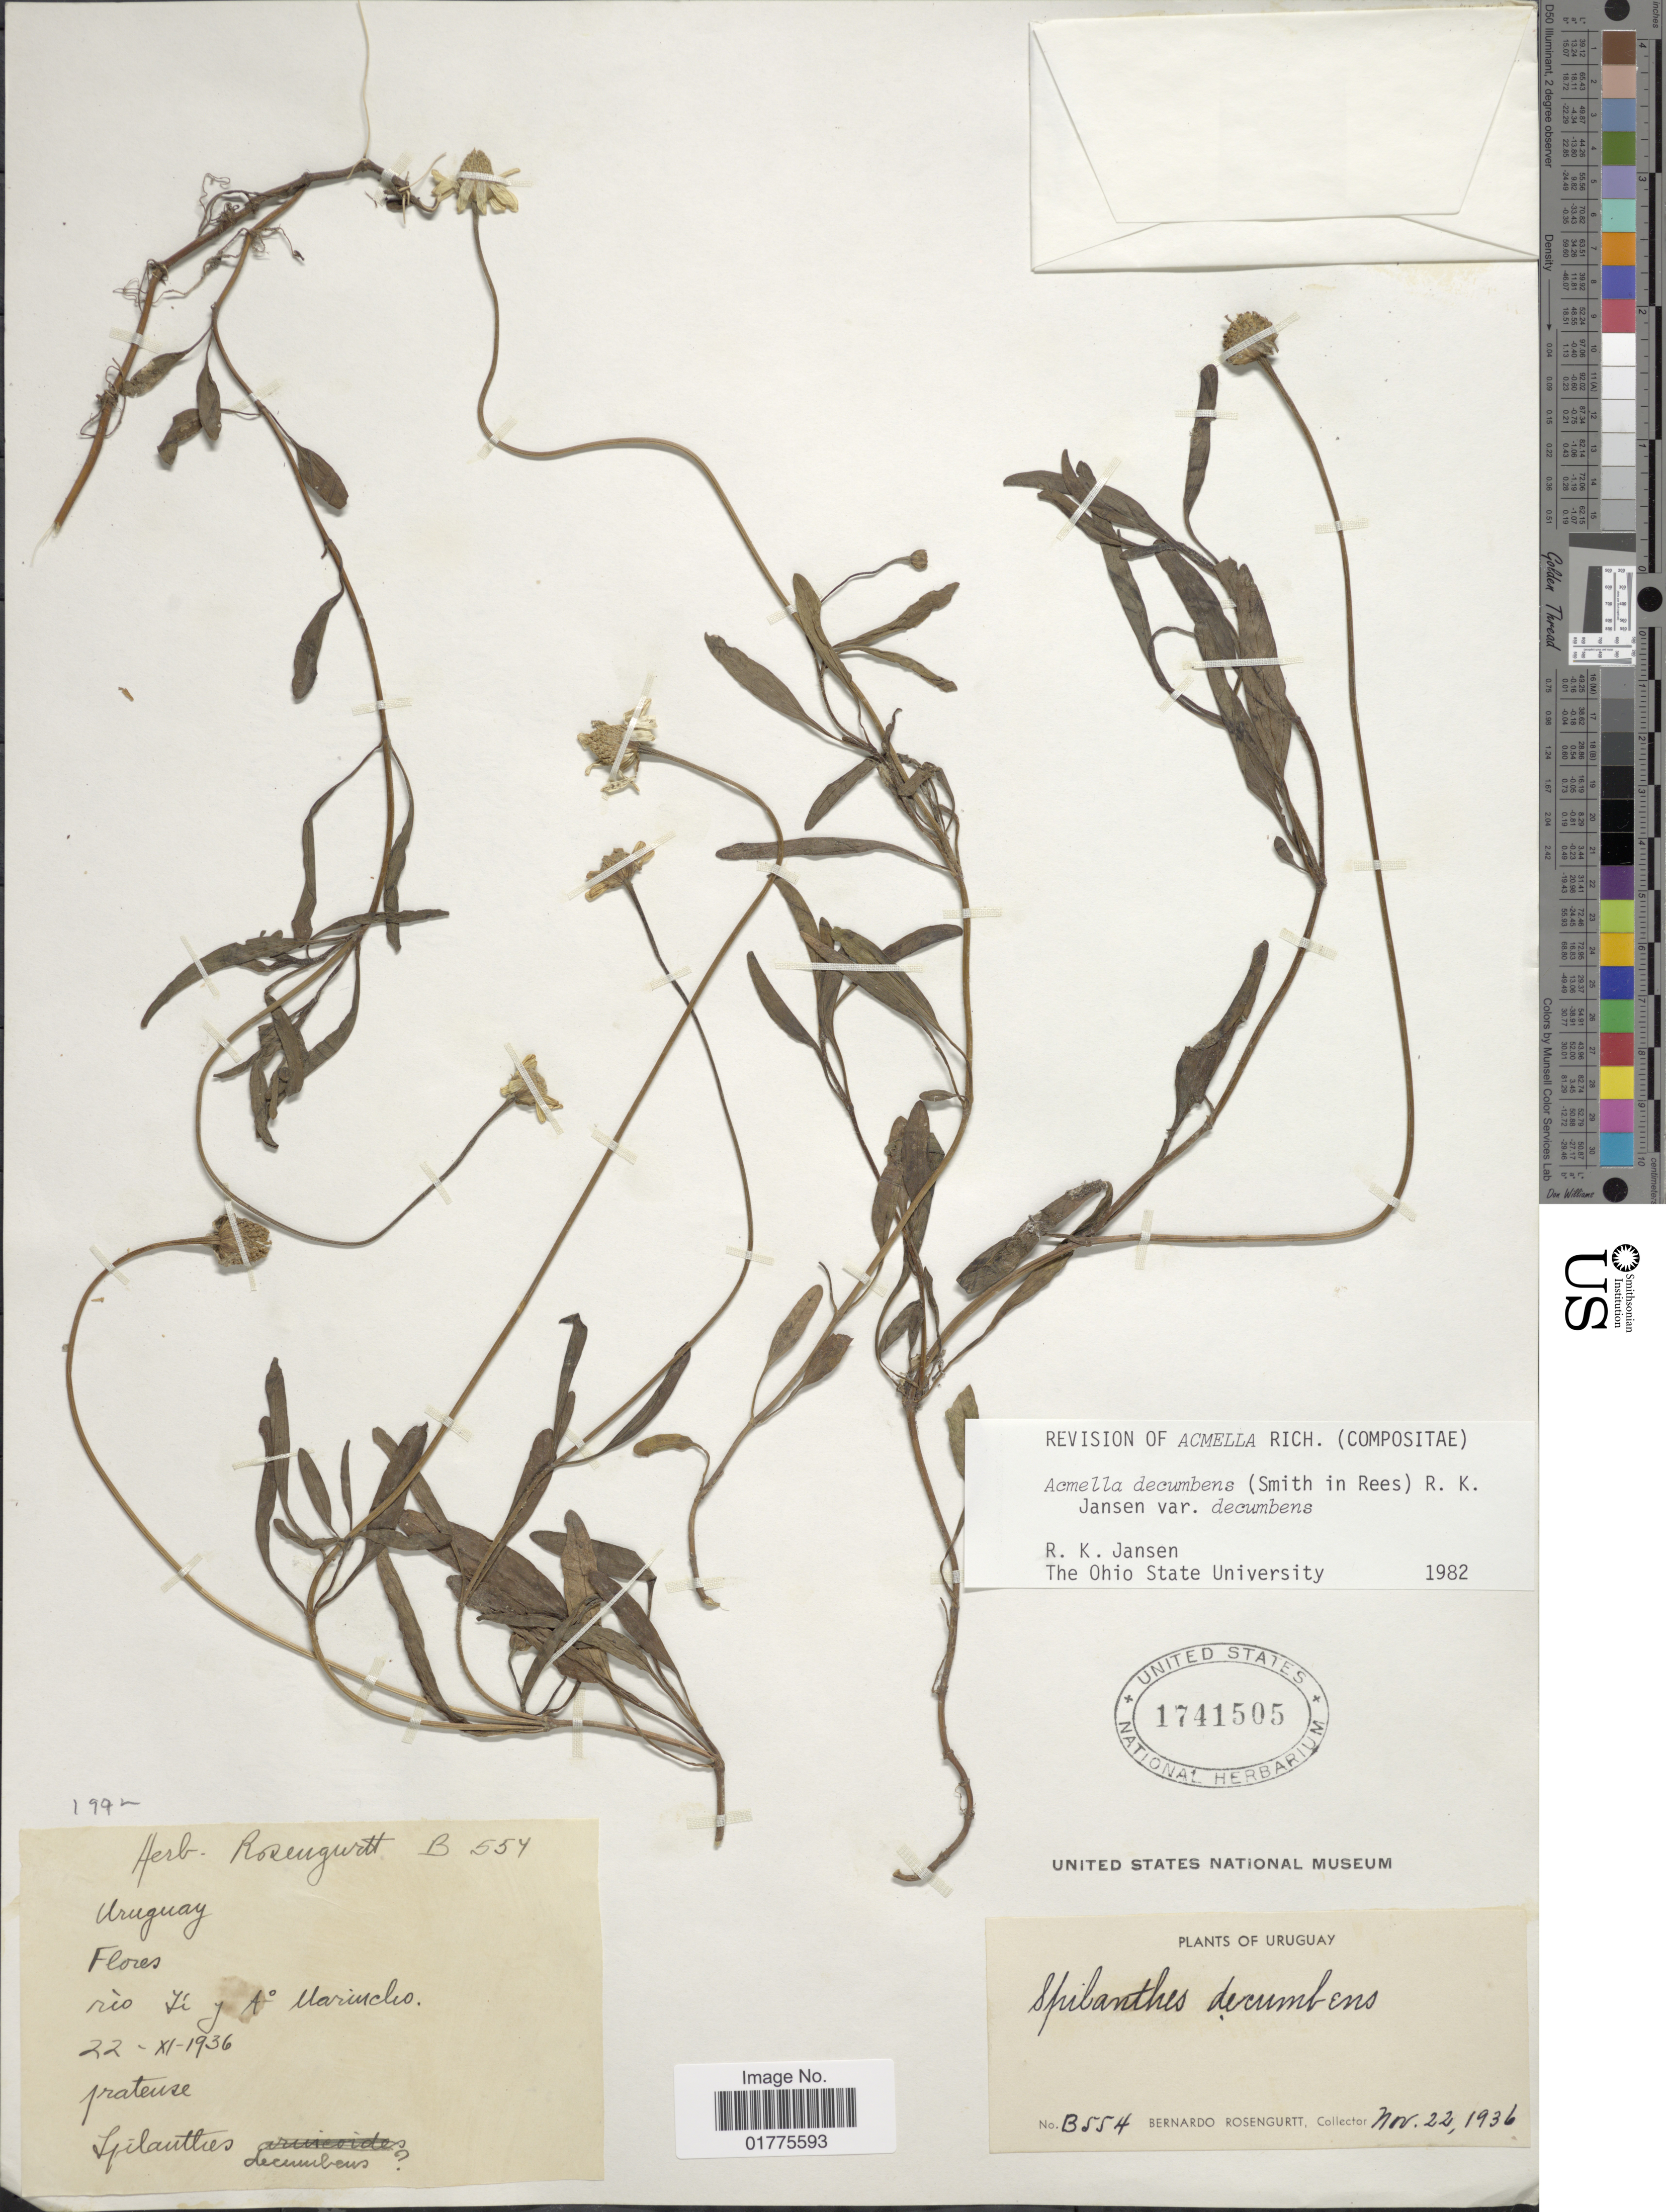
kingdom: Plantae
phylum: Tracheophyta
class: Magnoliopsida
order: Asterales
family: Asteraceae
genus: Acmella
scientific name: Acmella decumbens var. decumbens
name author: (Sm.) R.K. Jansen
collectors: B. Rosengurtt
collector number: B554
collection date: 1936-11-22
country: Uruguay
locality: Rio Ti y A Marincho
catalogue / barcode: US 1741505